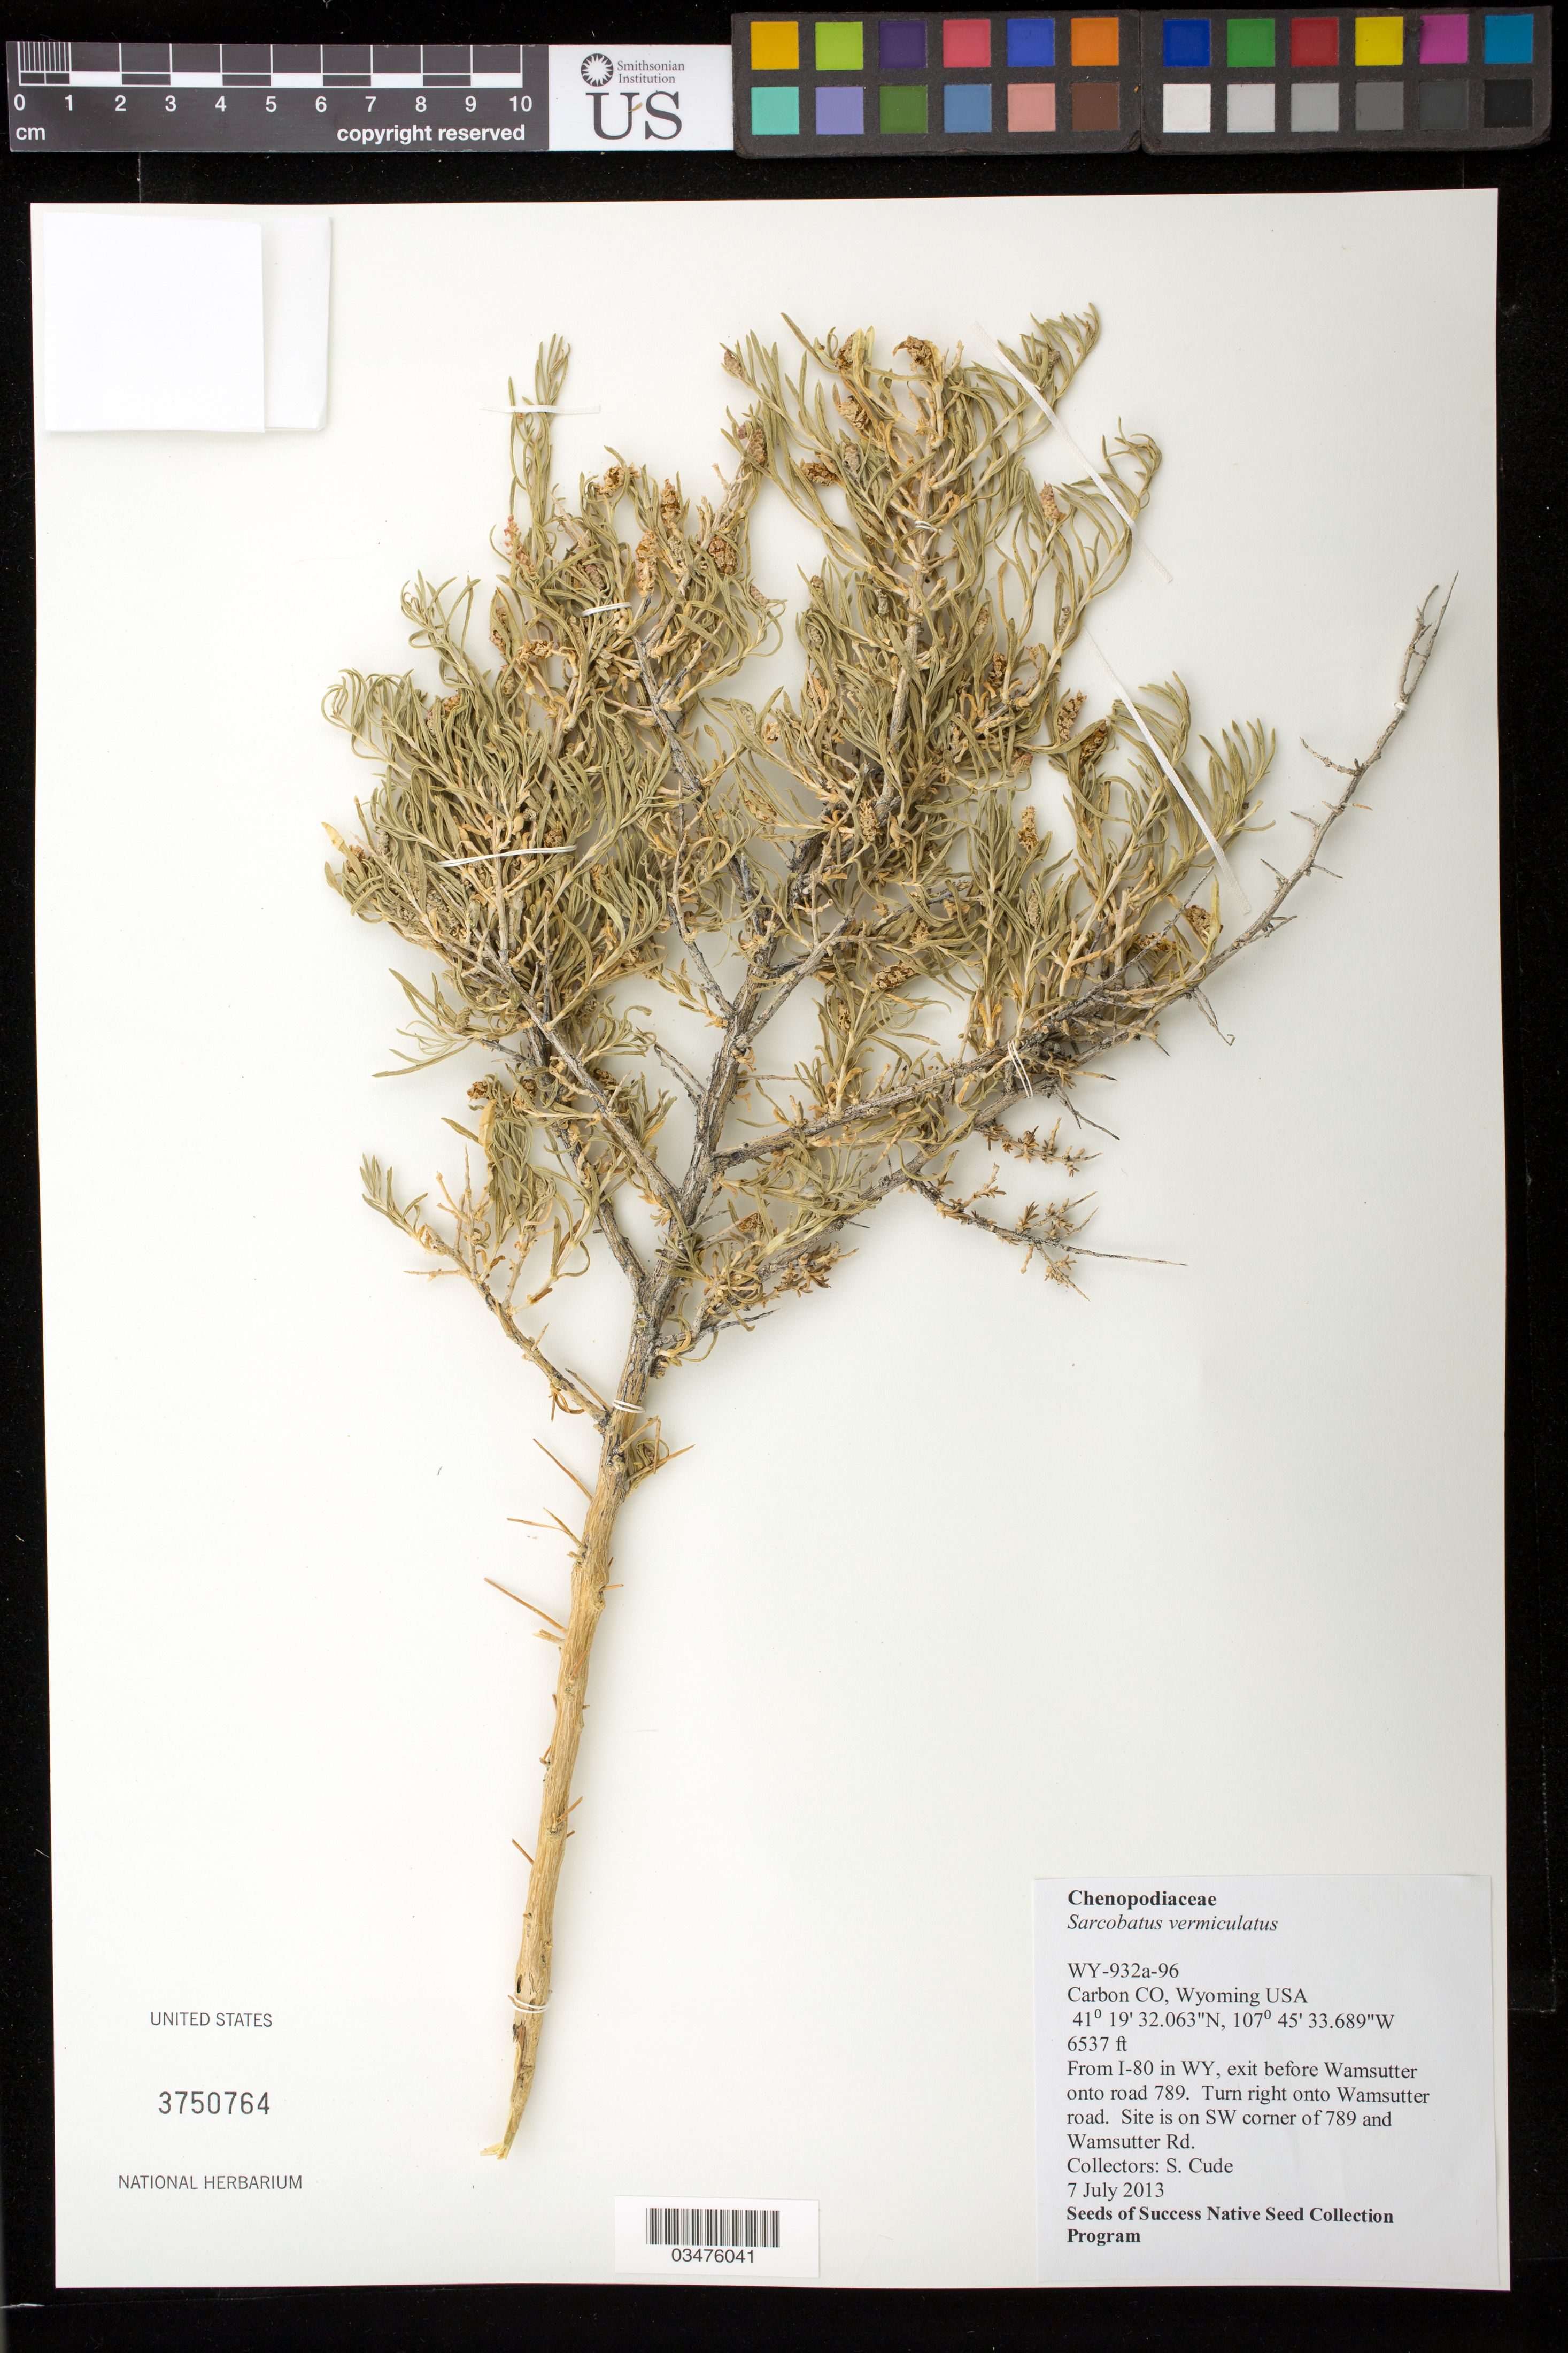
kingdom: Plantae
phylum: Tracheophyta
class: Magnoliopsida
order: Caryophyllales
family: Sarcobataceae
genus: Sarcobatus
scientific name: Sarcobatus vermiculatus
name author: (Hook.) Torr.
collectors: S. Cude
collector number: WY932A-96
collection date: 2013-07-07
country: United States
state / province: Wyoming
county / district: Carbon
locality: SW corner of 789 and Wamsutter Rd.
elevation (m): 1992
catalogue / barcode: US 3750764